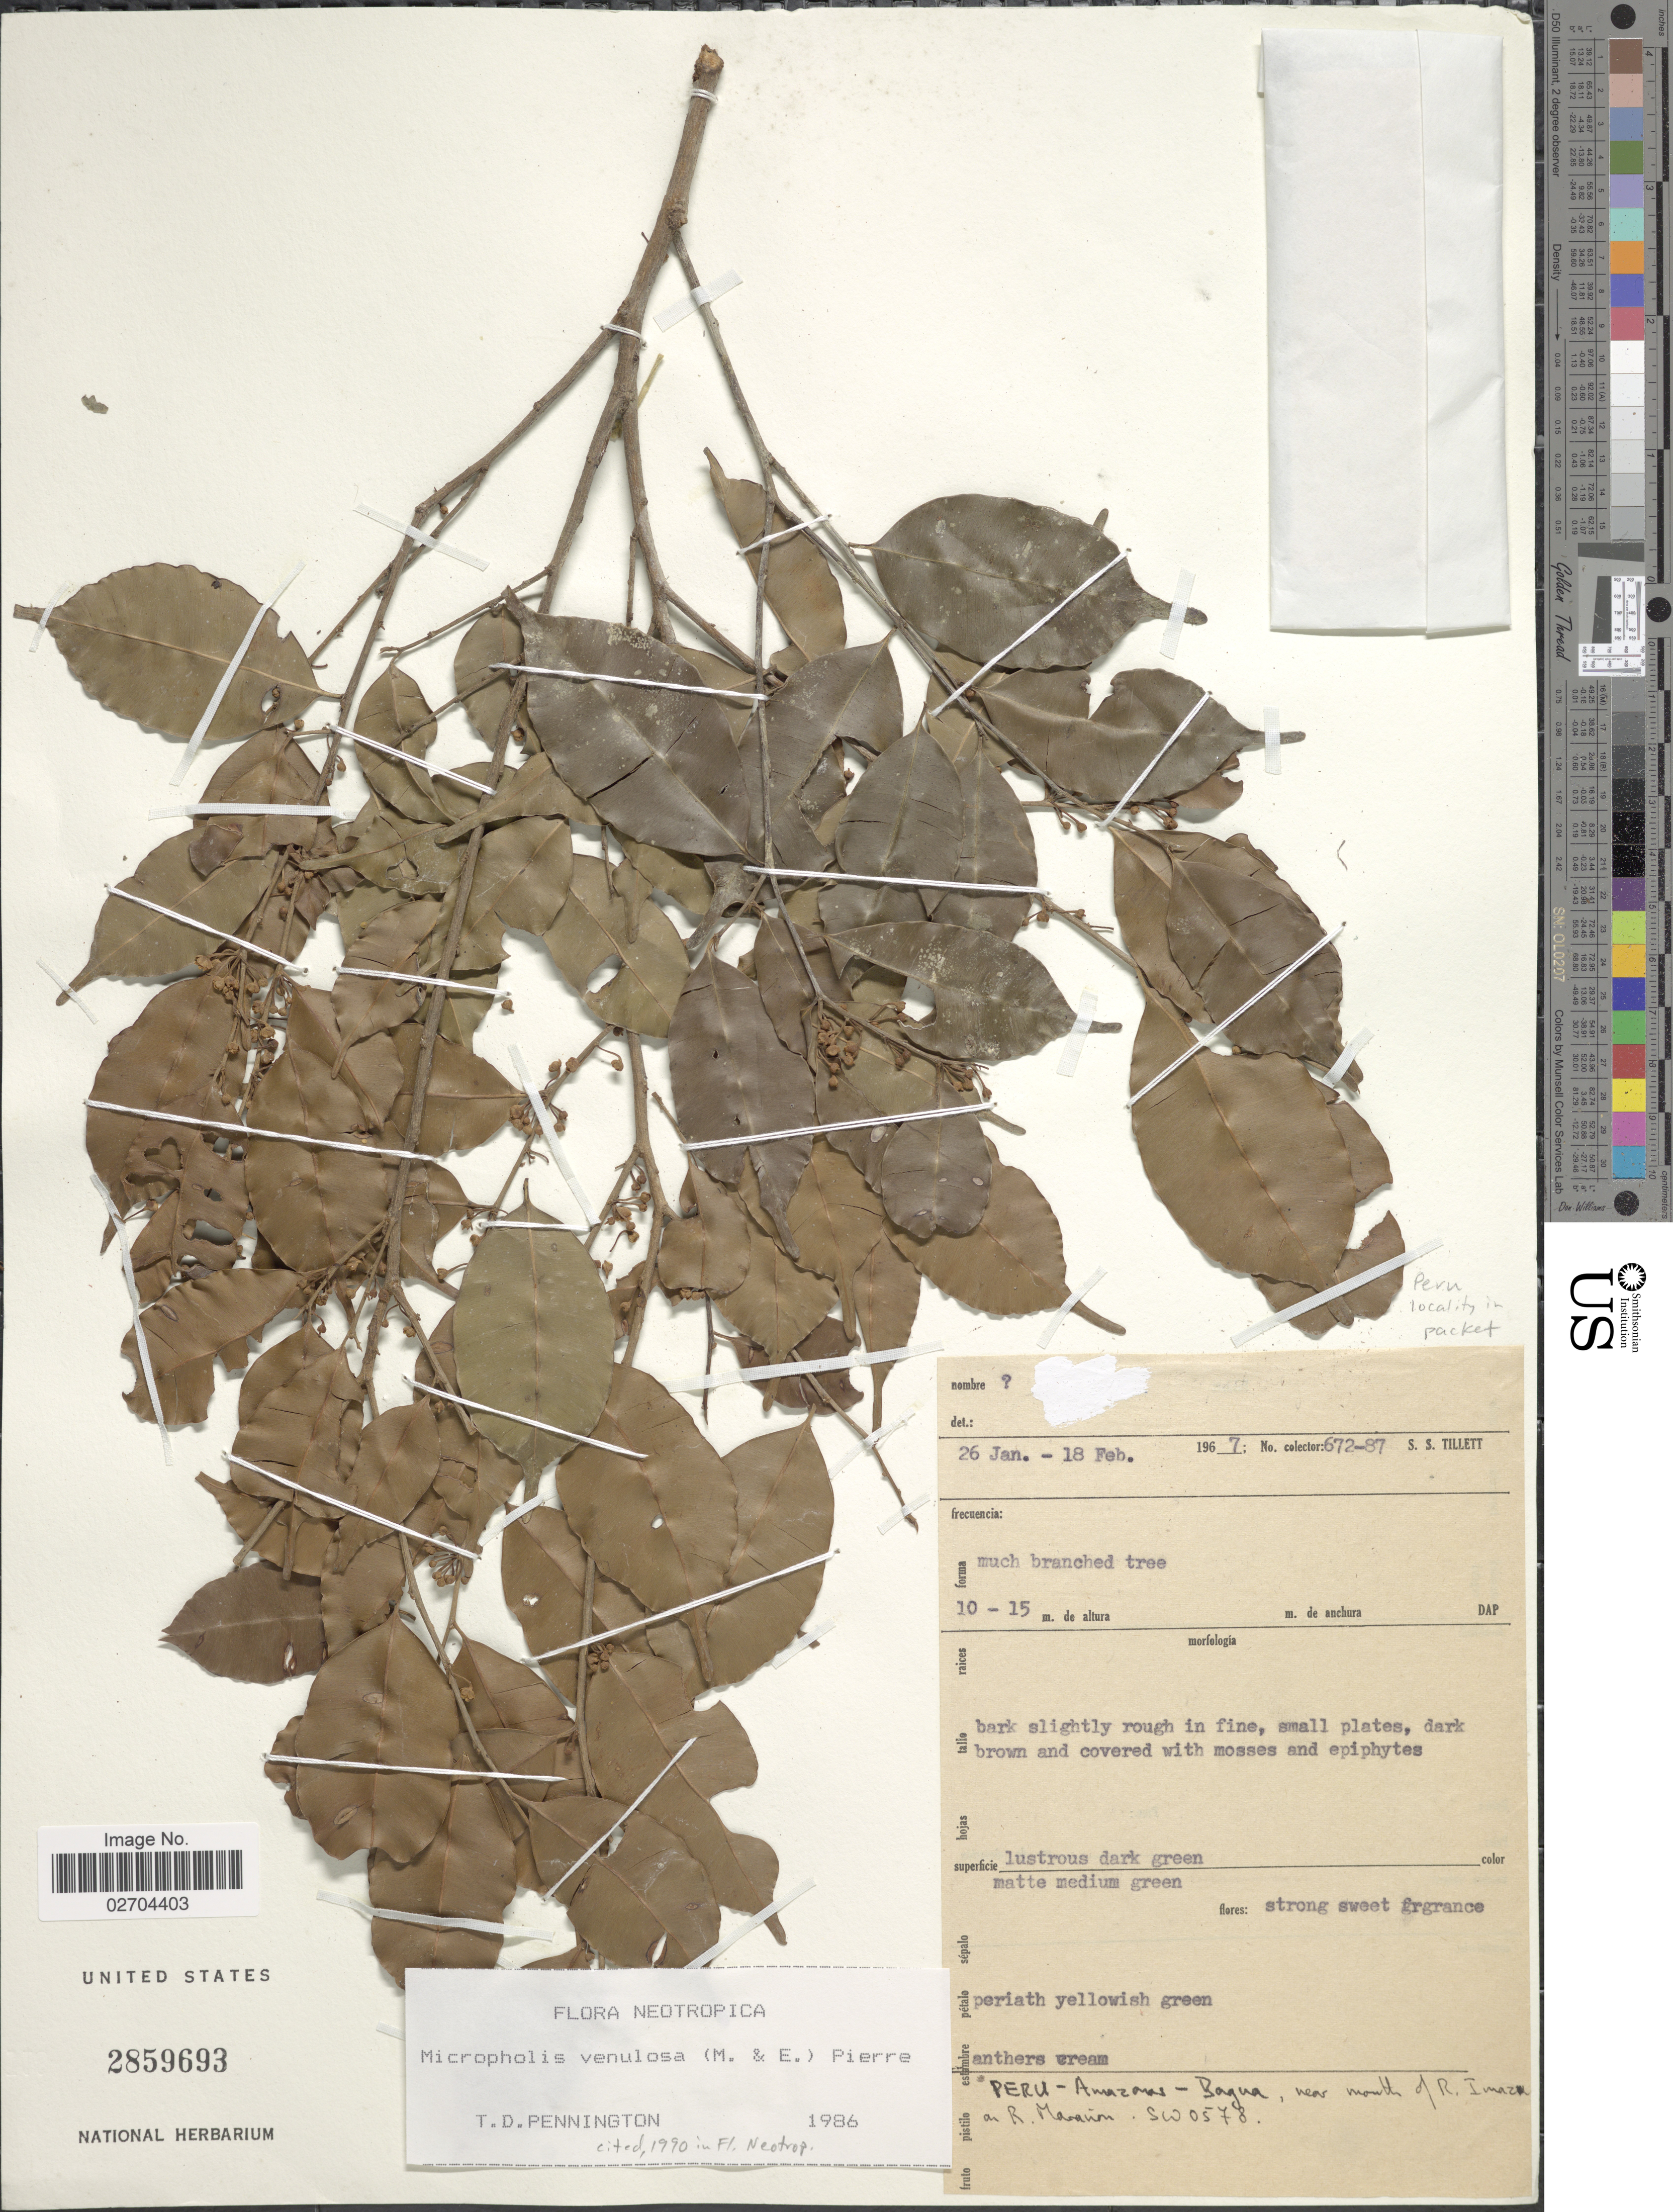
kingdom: Plantae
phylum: Tracheophyta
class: Magnoliopsida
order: Ericales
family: Sapotaceae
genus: Micropholis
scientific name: Micropholis venulosa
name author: (Mart. & Eichler) Pierre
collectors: S. S. Tillett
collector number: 672-87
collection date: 1967-01-26/1967-02-18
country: Peru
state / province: Amazonas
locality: Amazonas - Bagua, near mouth of R. Imaza or R. Marañón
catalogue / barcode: US 2859693